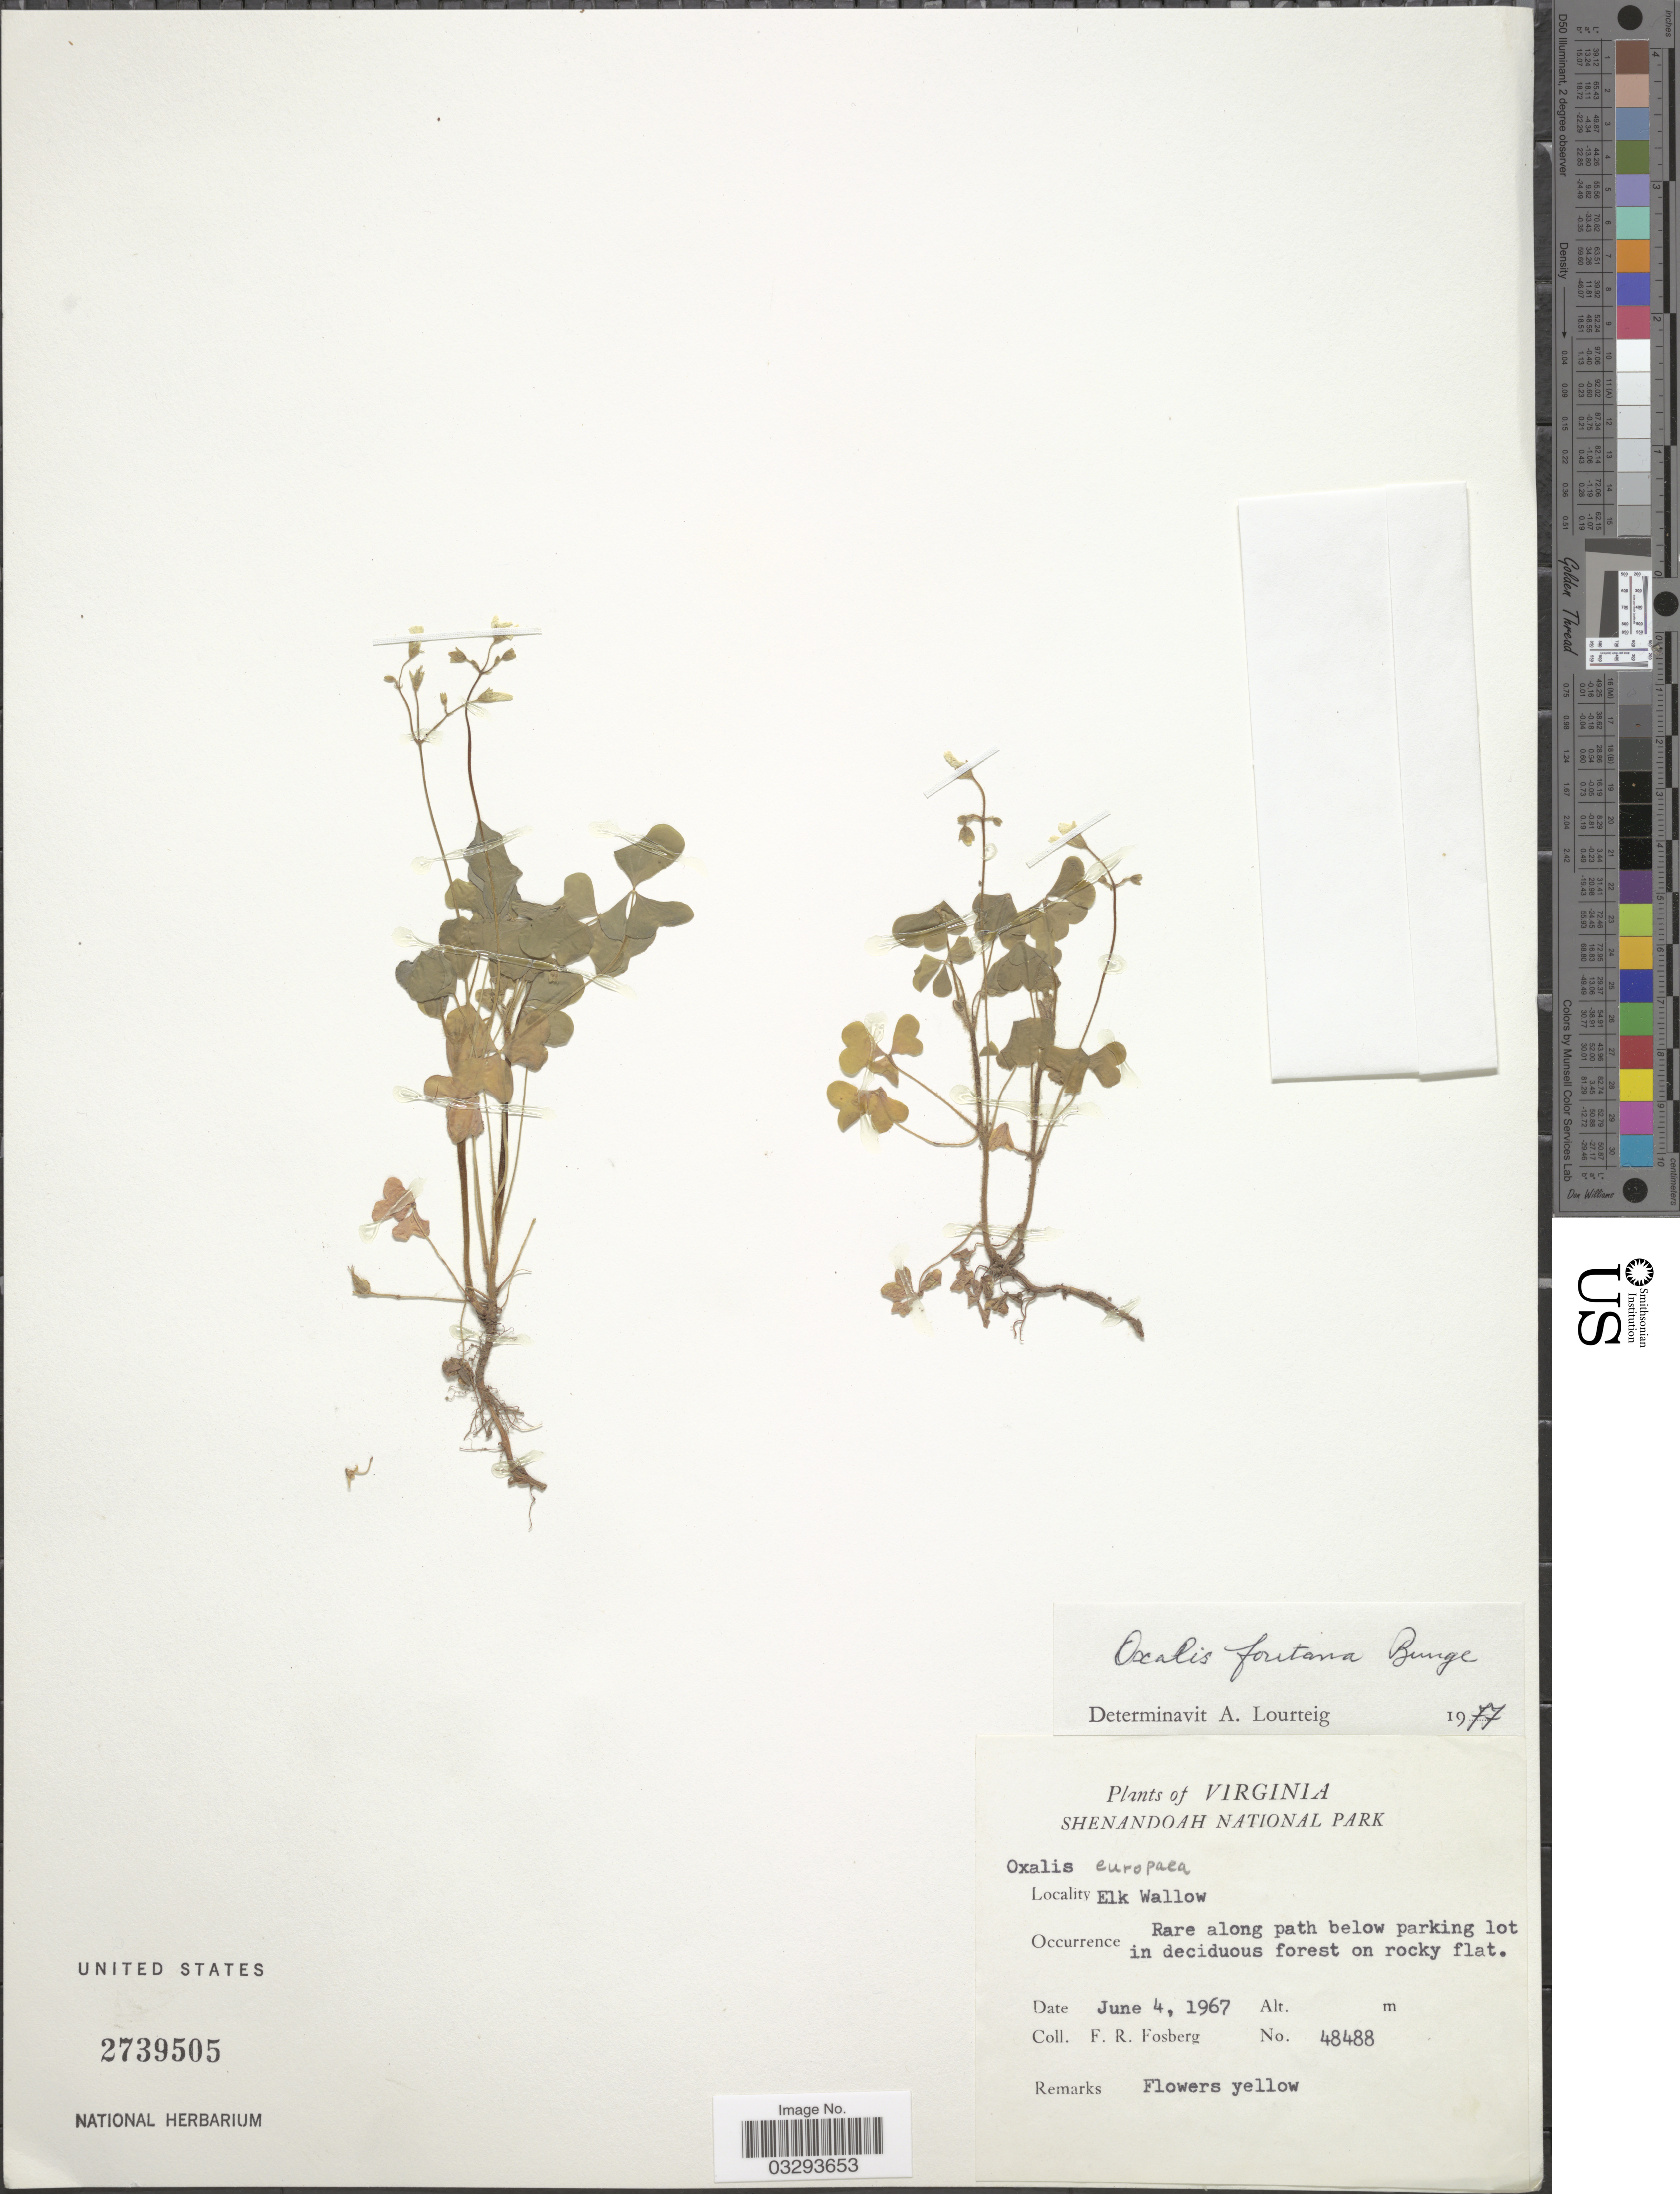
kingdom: Plantae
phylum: Tracheophyta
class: Magnoliopsida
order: Oxalidales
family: Oxalidaceae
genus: Oxalis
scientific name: Oxalis fontana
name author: Bunge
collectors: F. R. Fosberg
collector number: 48488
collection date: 1967-06-04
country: United States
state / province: Virginia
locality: Shenandoah National Park. Elk Wallow. Rare along path below parking lot.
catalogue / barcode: US 2739505